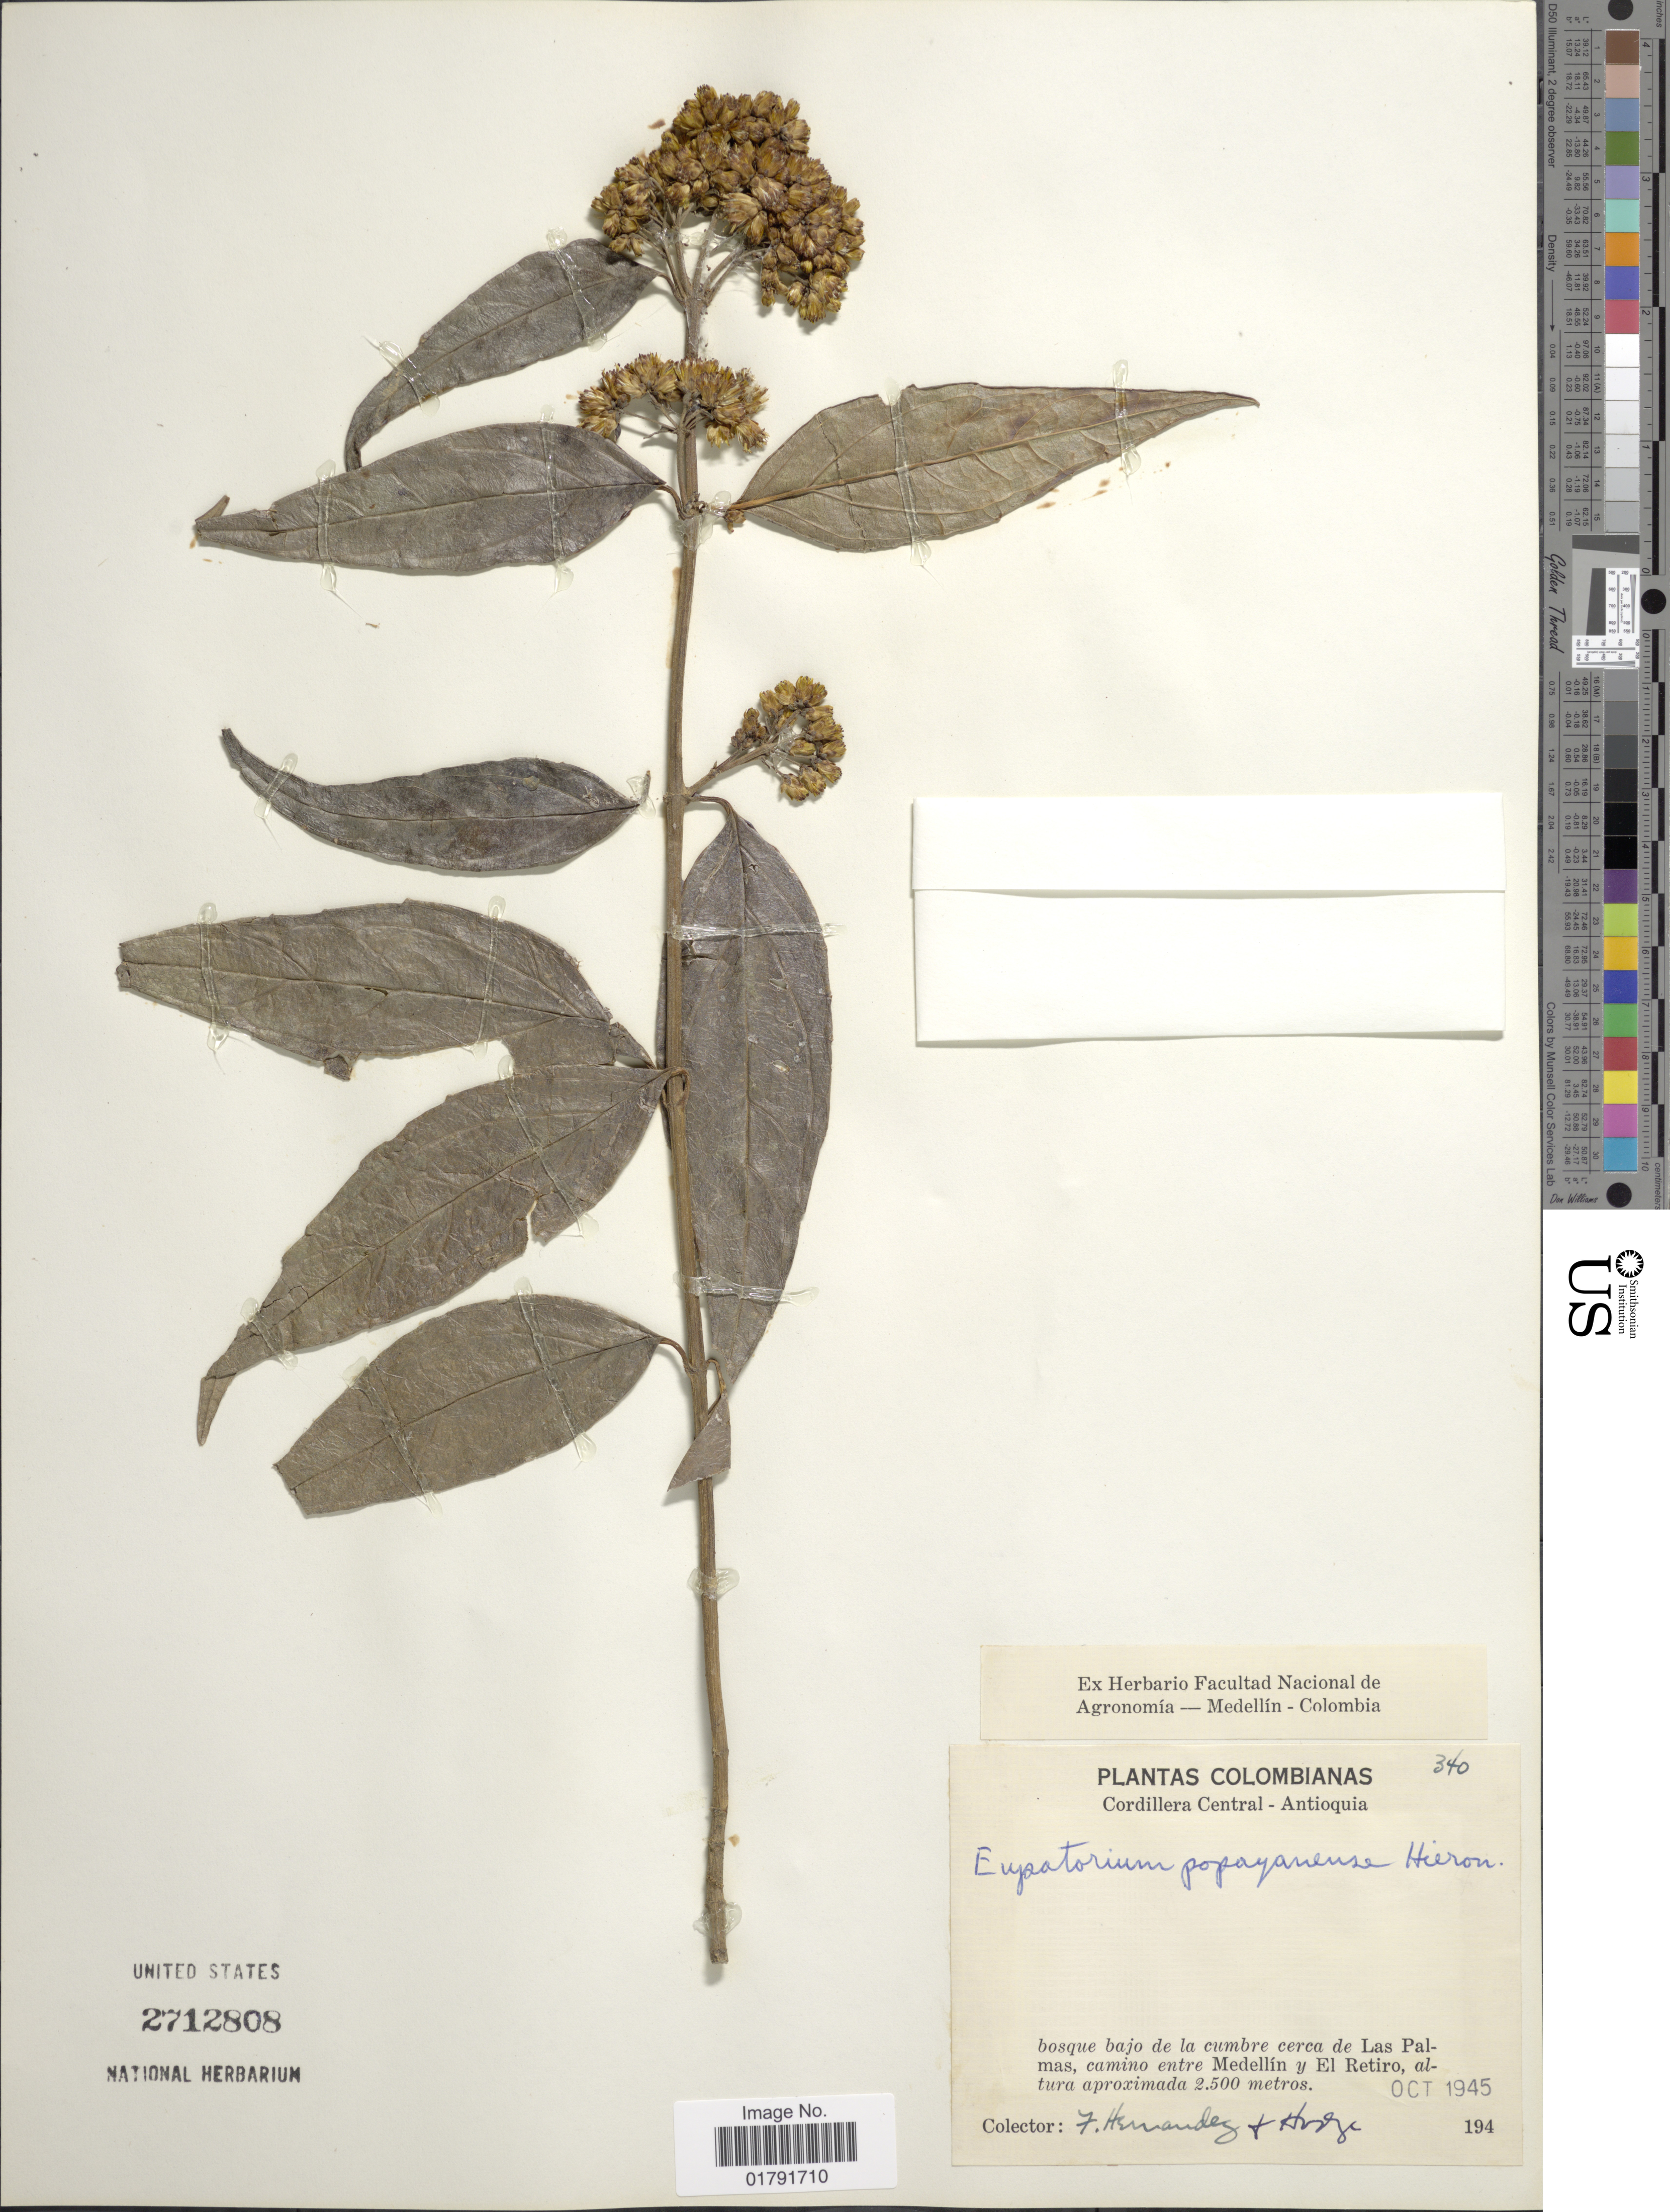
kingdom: Plantae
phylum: Tracheophyta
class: Magnoliopsida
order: Asterales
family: Asteraceae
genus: Calea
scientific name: Calea angosturana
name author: Hieron.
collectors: F. Hernandez & Hodge, --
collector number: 340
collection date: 1945-10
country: Colombia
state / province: Antioquia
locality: Cordillera Central, bosque bajo de la cumbre cerca de Las Palmas, camino entre Medellin y El Retiro.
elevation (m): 2500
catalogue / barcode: US 2712808